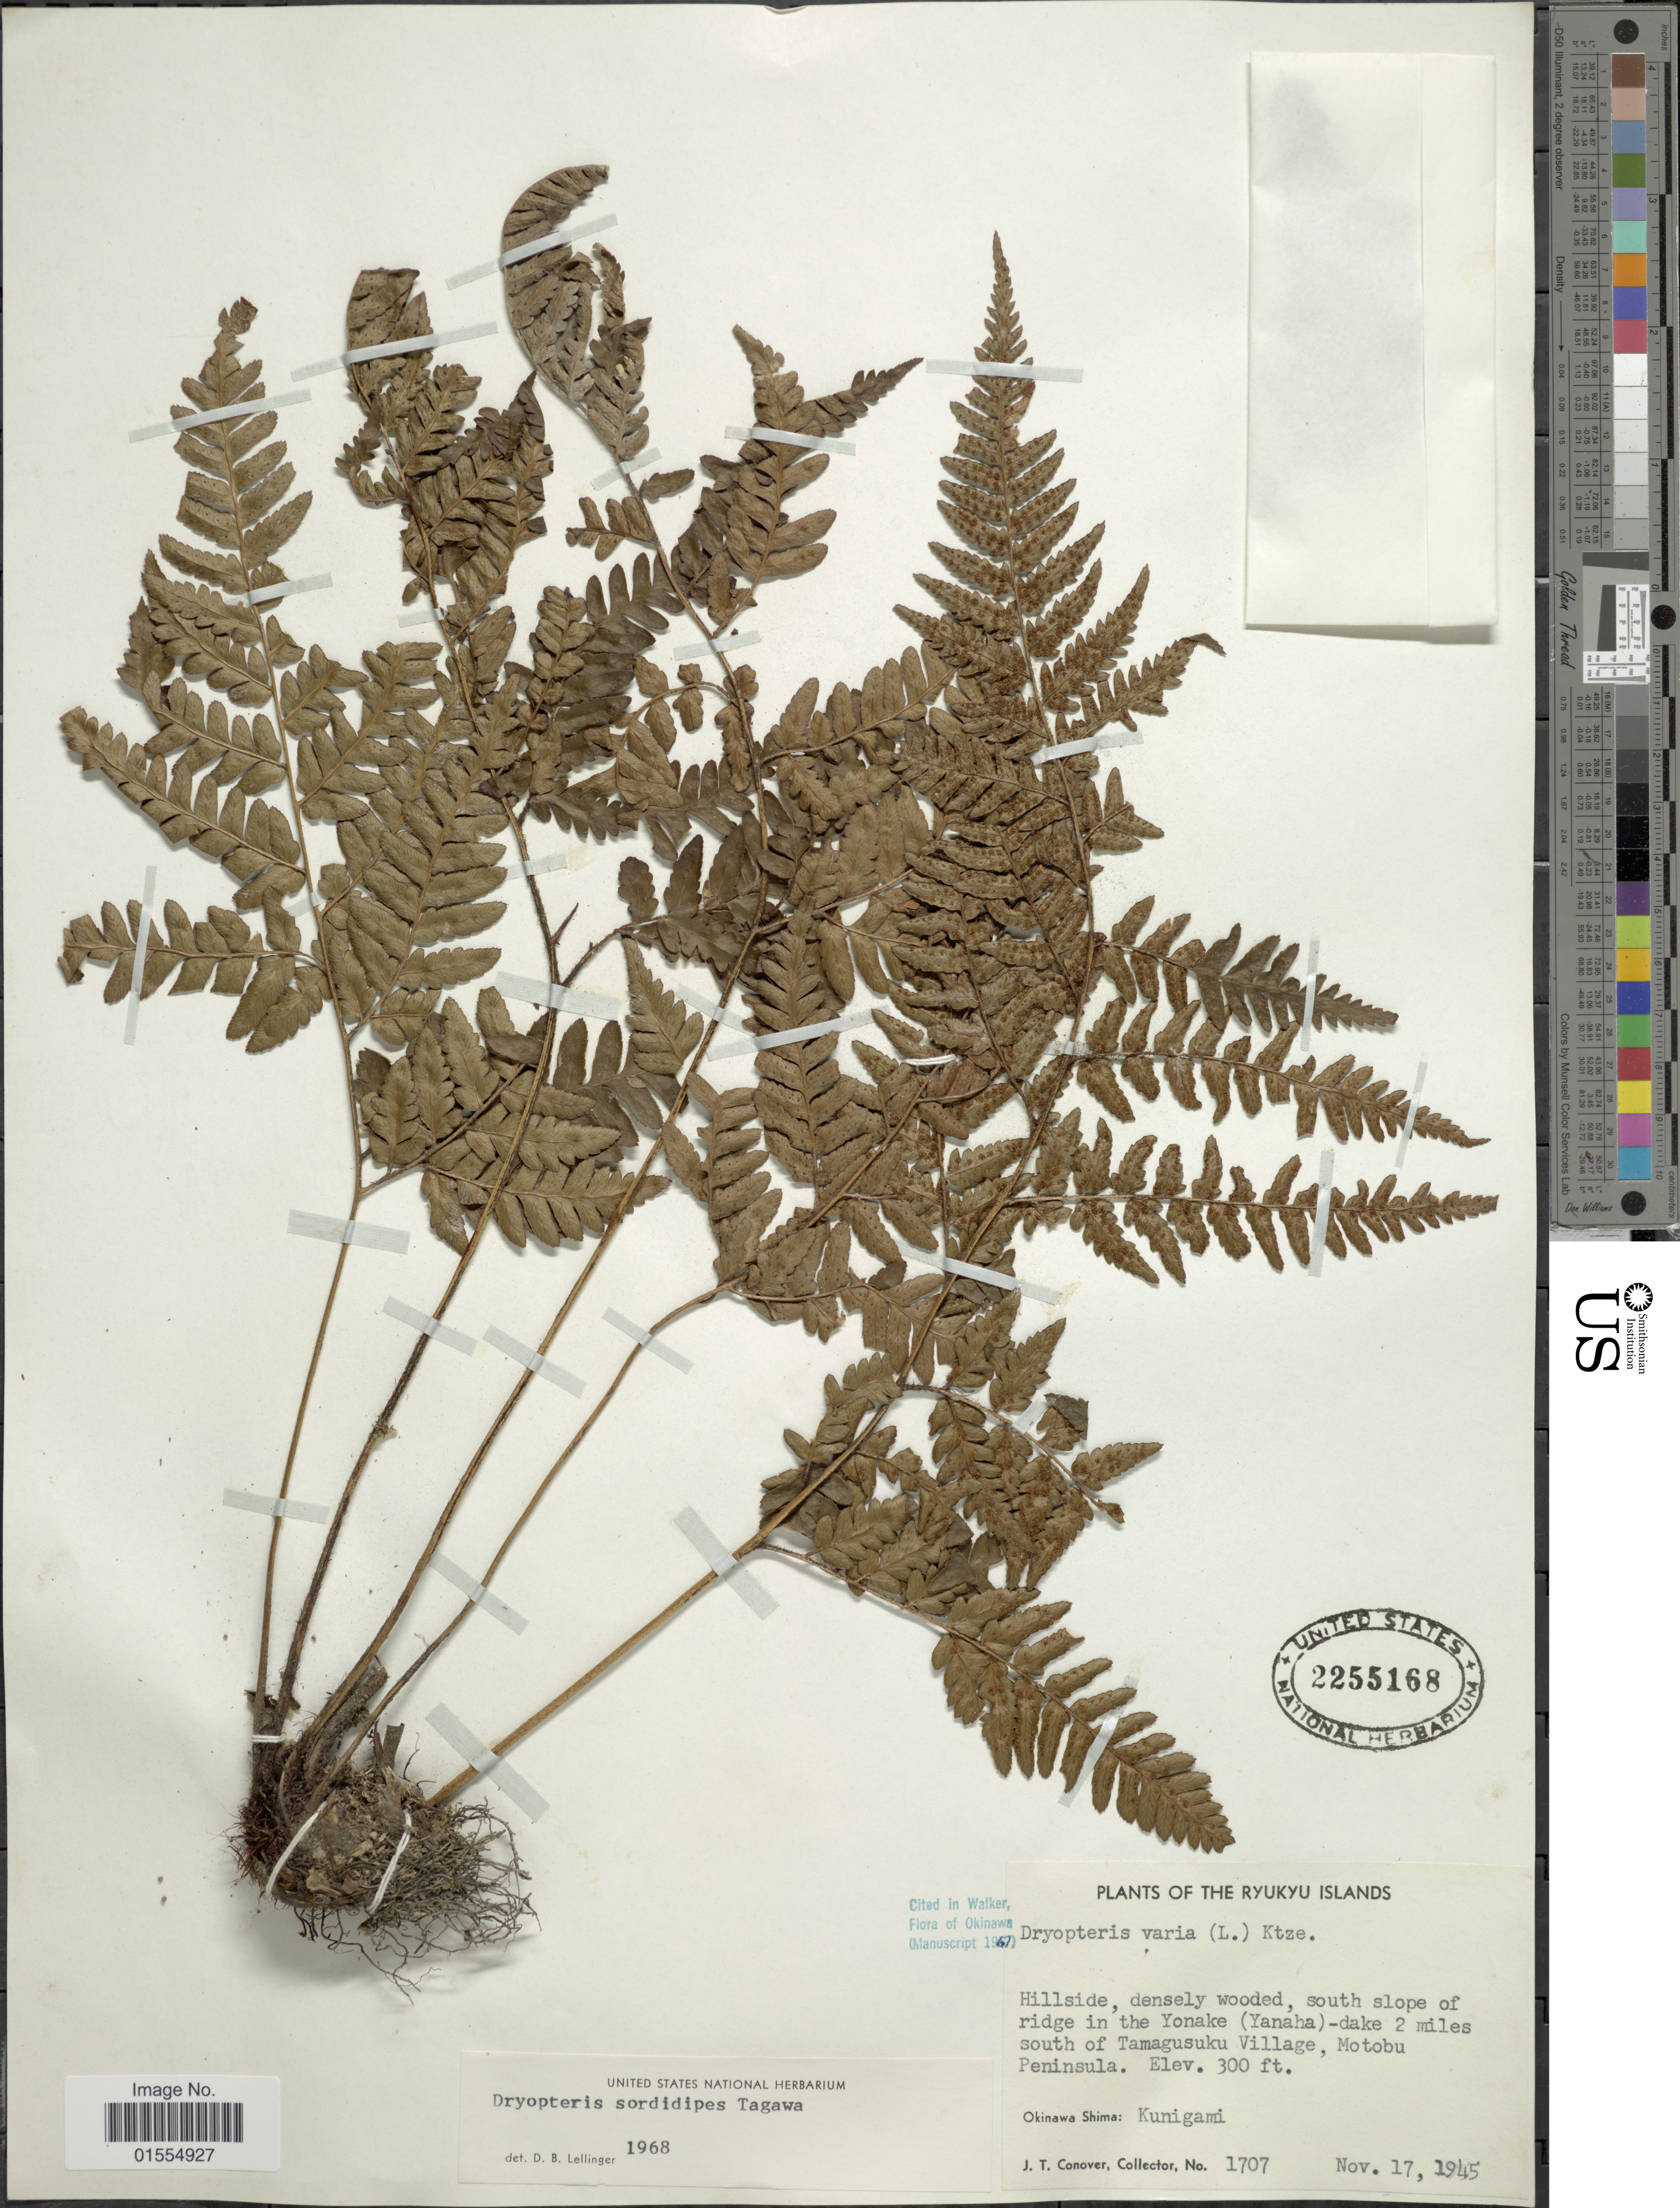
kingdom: Plantae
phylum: Tracheophyta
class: Polypodiopsida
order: Polypodiales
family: Dryopteridaceae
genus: Dryopteris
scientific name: Dryopteris sordidipes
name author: Tagawa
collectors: J. T. Conover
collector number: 1707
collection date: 1945-11-17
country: Japan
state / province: Okinawa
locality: Ryukyu Islands, Okinawa Shima: Kunigami, Hillside, densely wooded, south slope of ridge in the Yonake (Yanahe) -dake 2 miles south of Tamagusuku Village, Motobu Peninsula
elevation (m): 91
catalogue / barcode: US 2255168